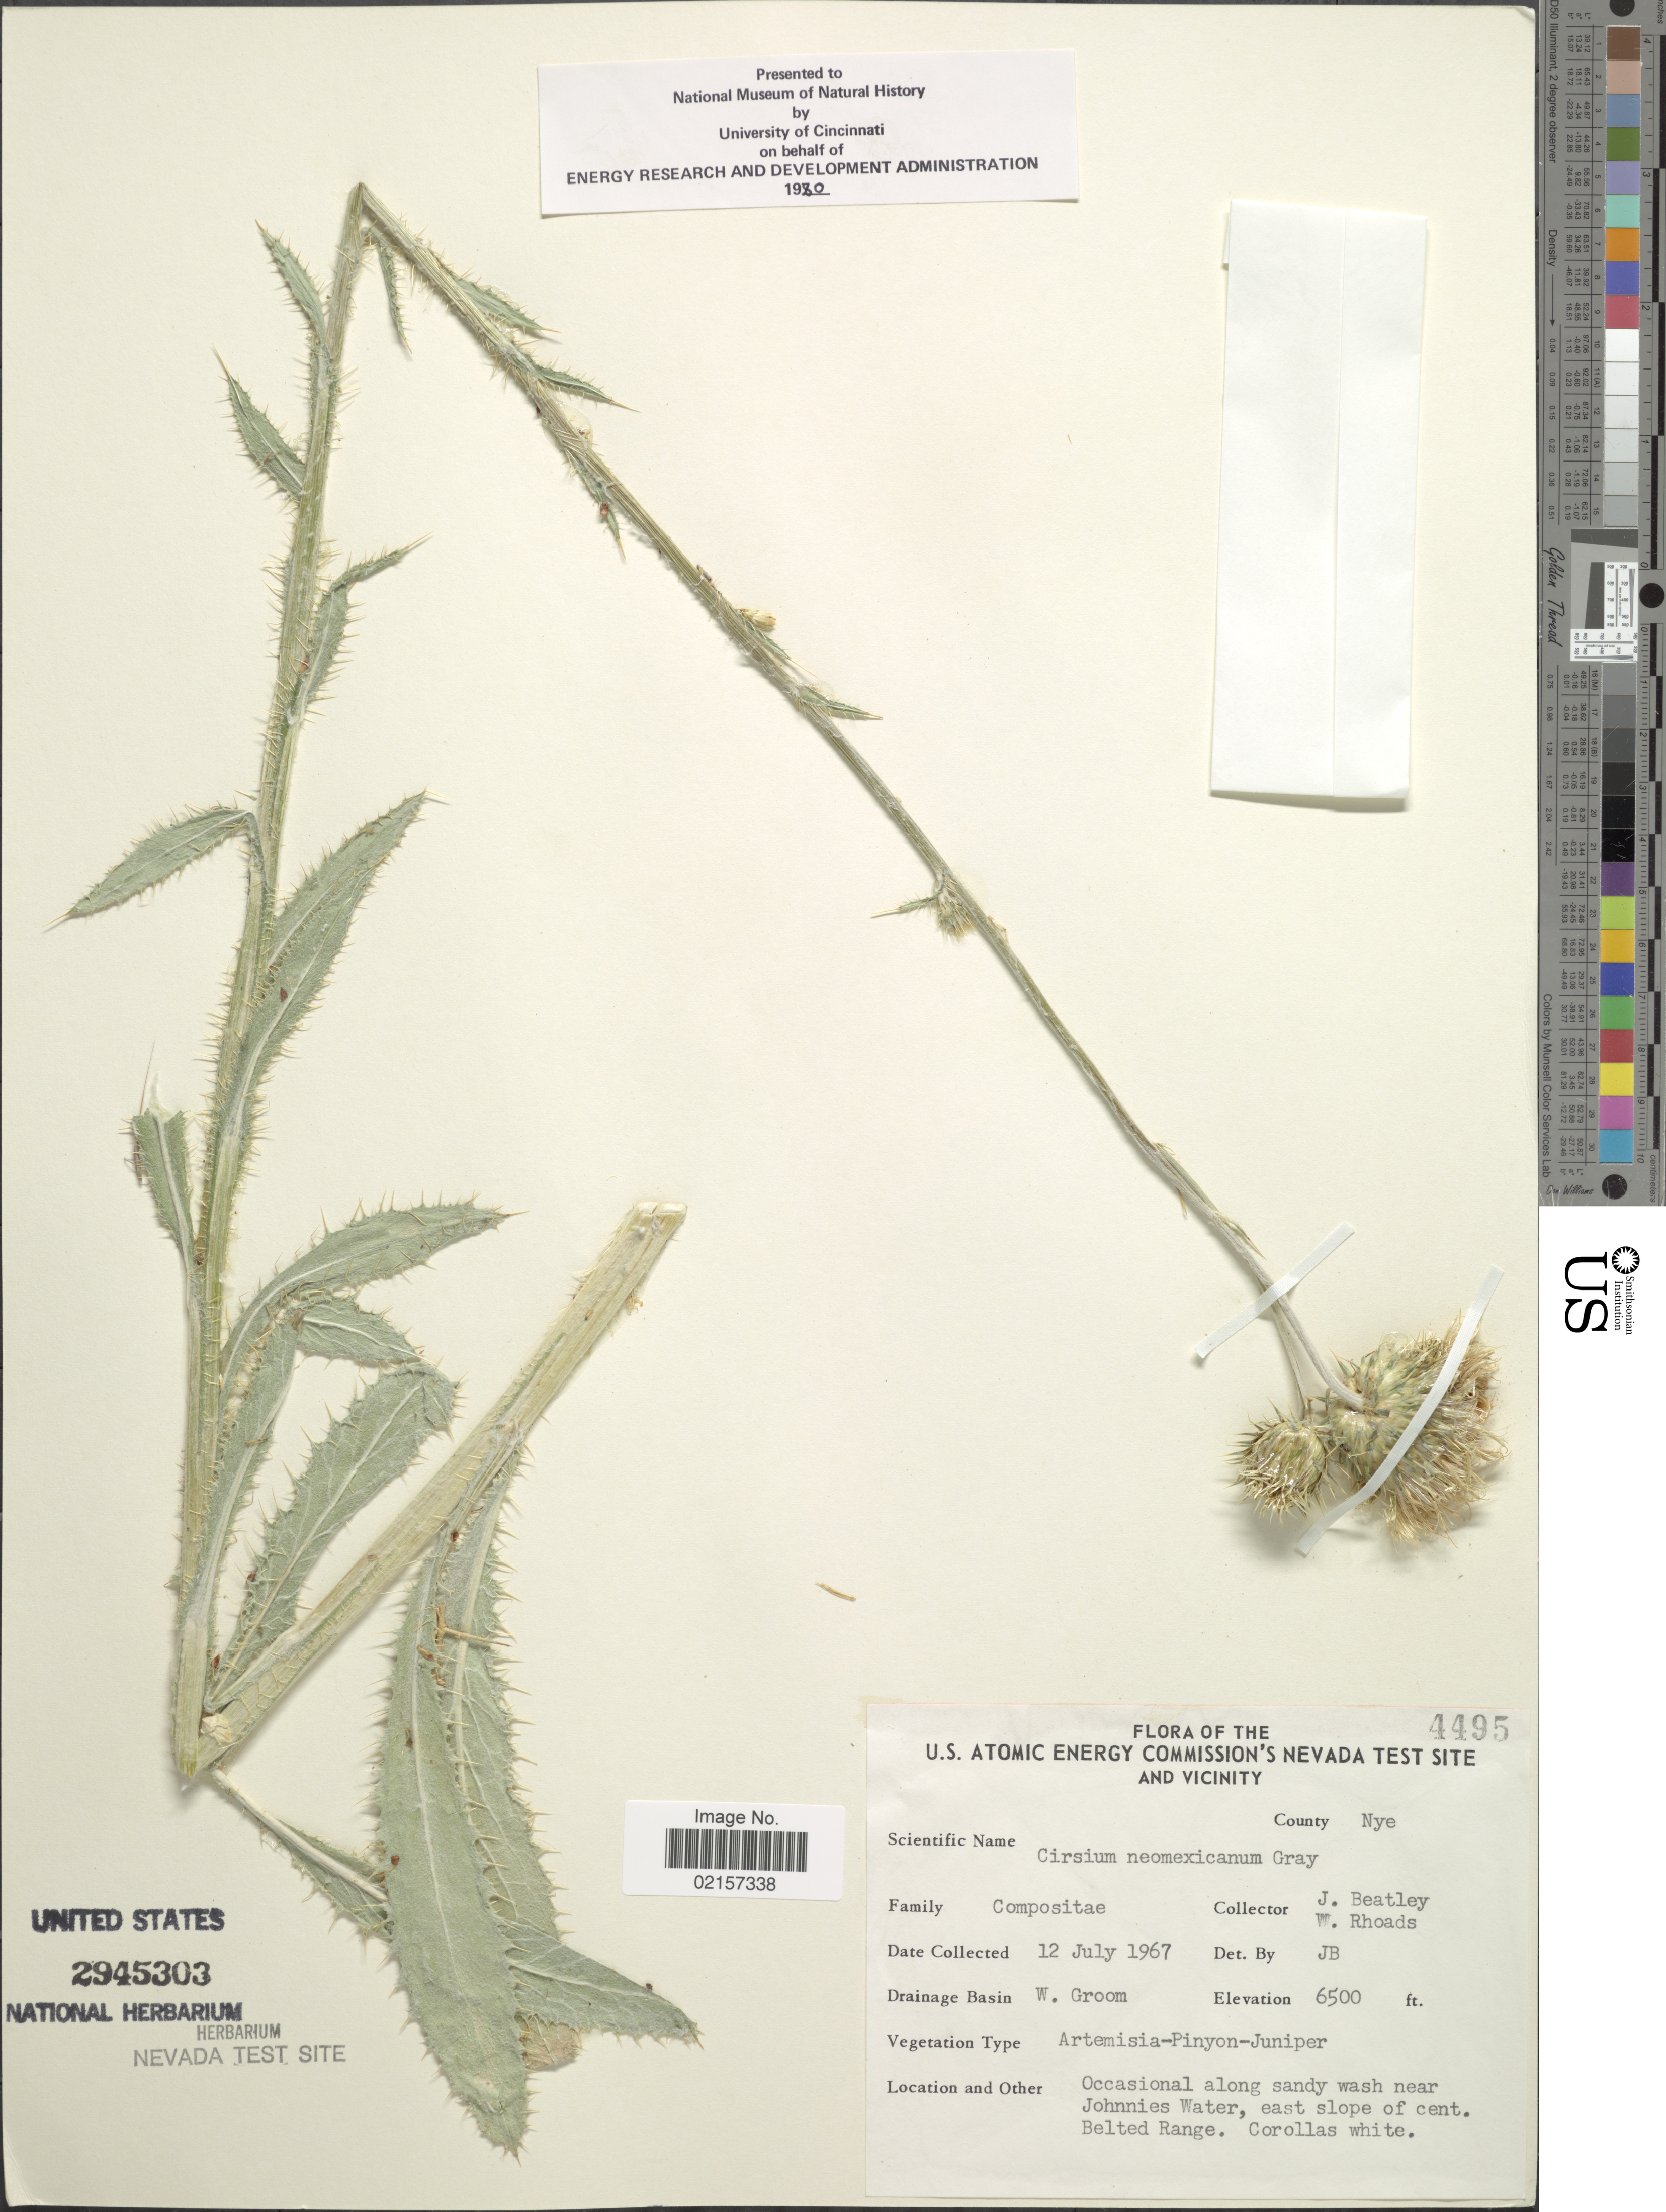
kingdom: Plantae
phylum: Tracheophyta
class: Magnoliopsida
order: Asterales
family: Asteraceae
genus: Cirsium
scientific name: Cirsium neomexicanum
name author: A. Gray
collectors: J. C. Beatley & W. Rhoads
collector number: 4495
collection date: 1967-07-12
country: United States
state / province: Nevada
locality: U.S. Atomic Energy Commision's Nevada Test Site and vicinity, County Nye, occasional along sandy wash near Johnnies Water, east slope of cent. Belted Range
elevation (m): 1981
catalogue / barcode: US 2945303